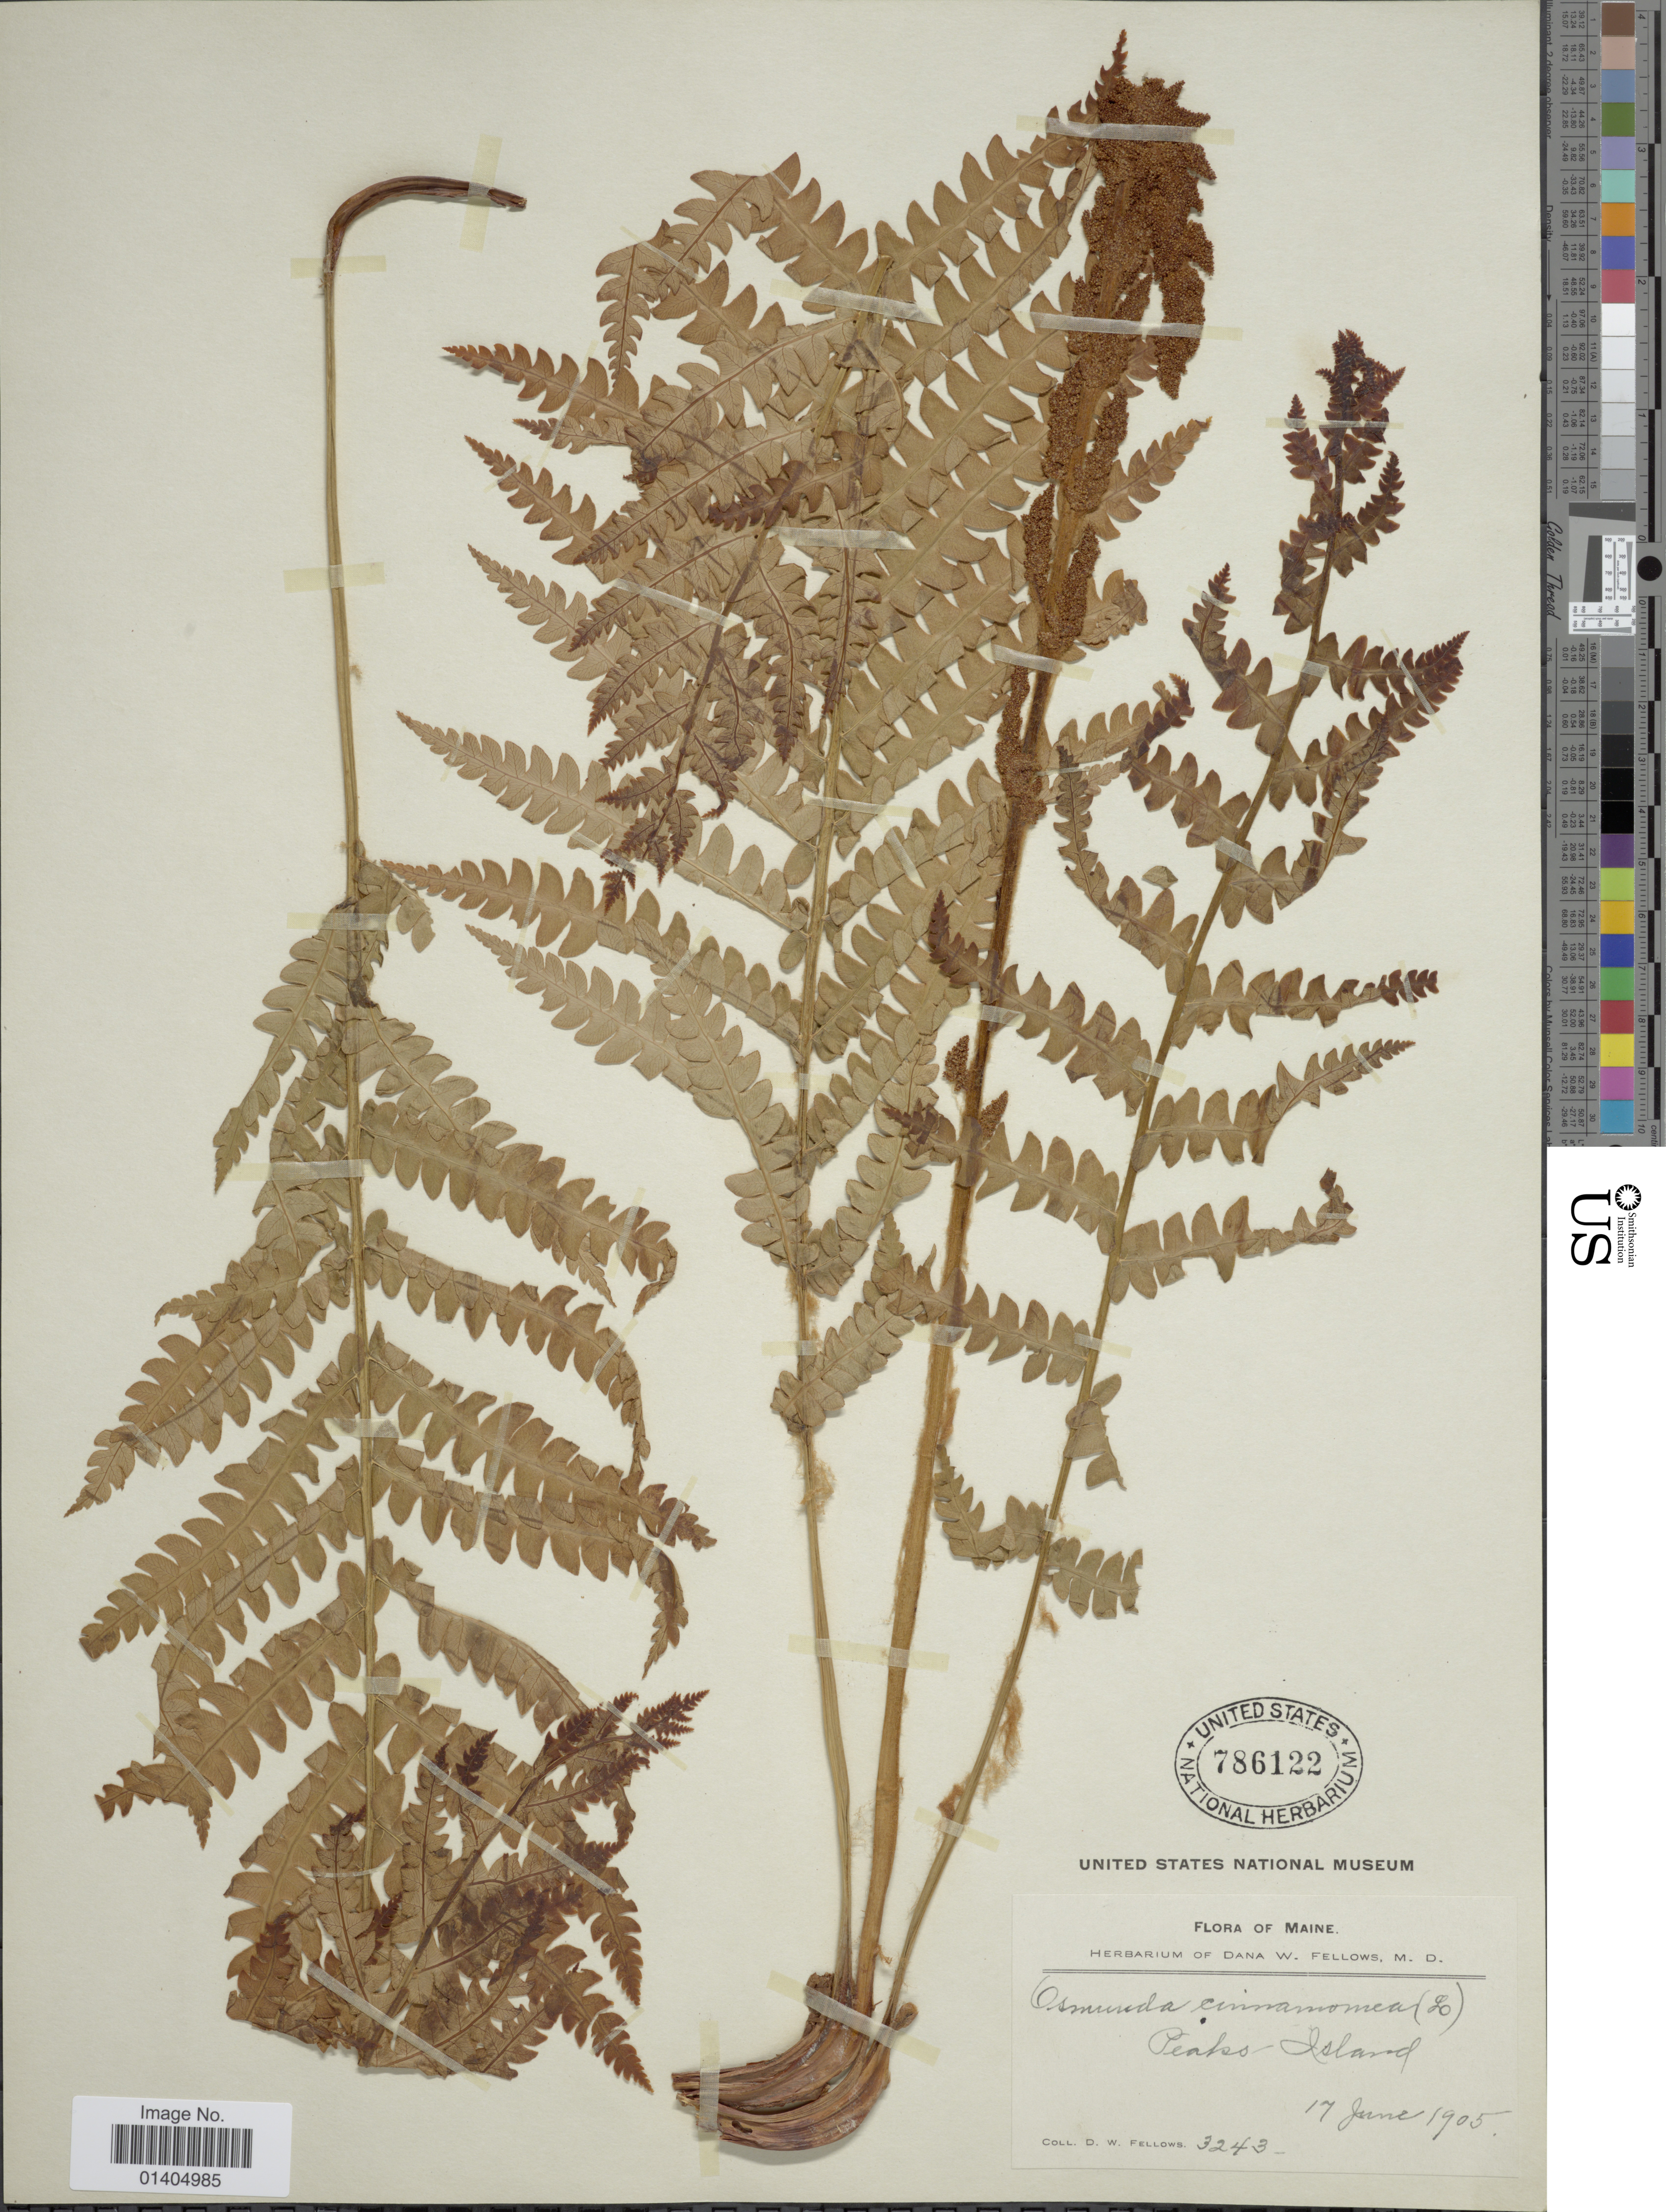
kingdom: Plantae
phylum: Tracheophyta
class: Polypodiopsida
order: Osmundales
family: Osmundaceae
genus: Osmundastrum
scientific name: Osmundastrum cinnamomeum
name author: (L.) C. Presl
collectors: D. W. Fellows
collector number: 3243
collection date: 1905-06-17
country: United States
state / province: Maine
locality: Peaks Island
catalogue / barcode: US 786122